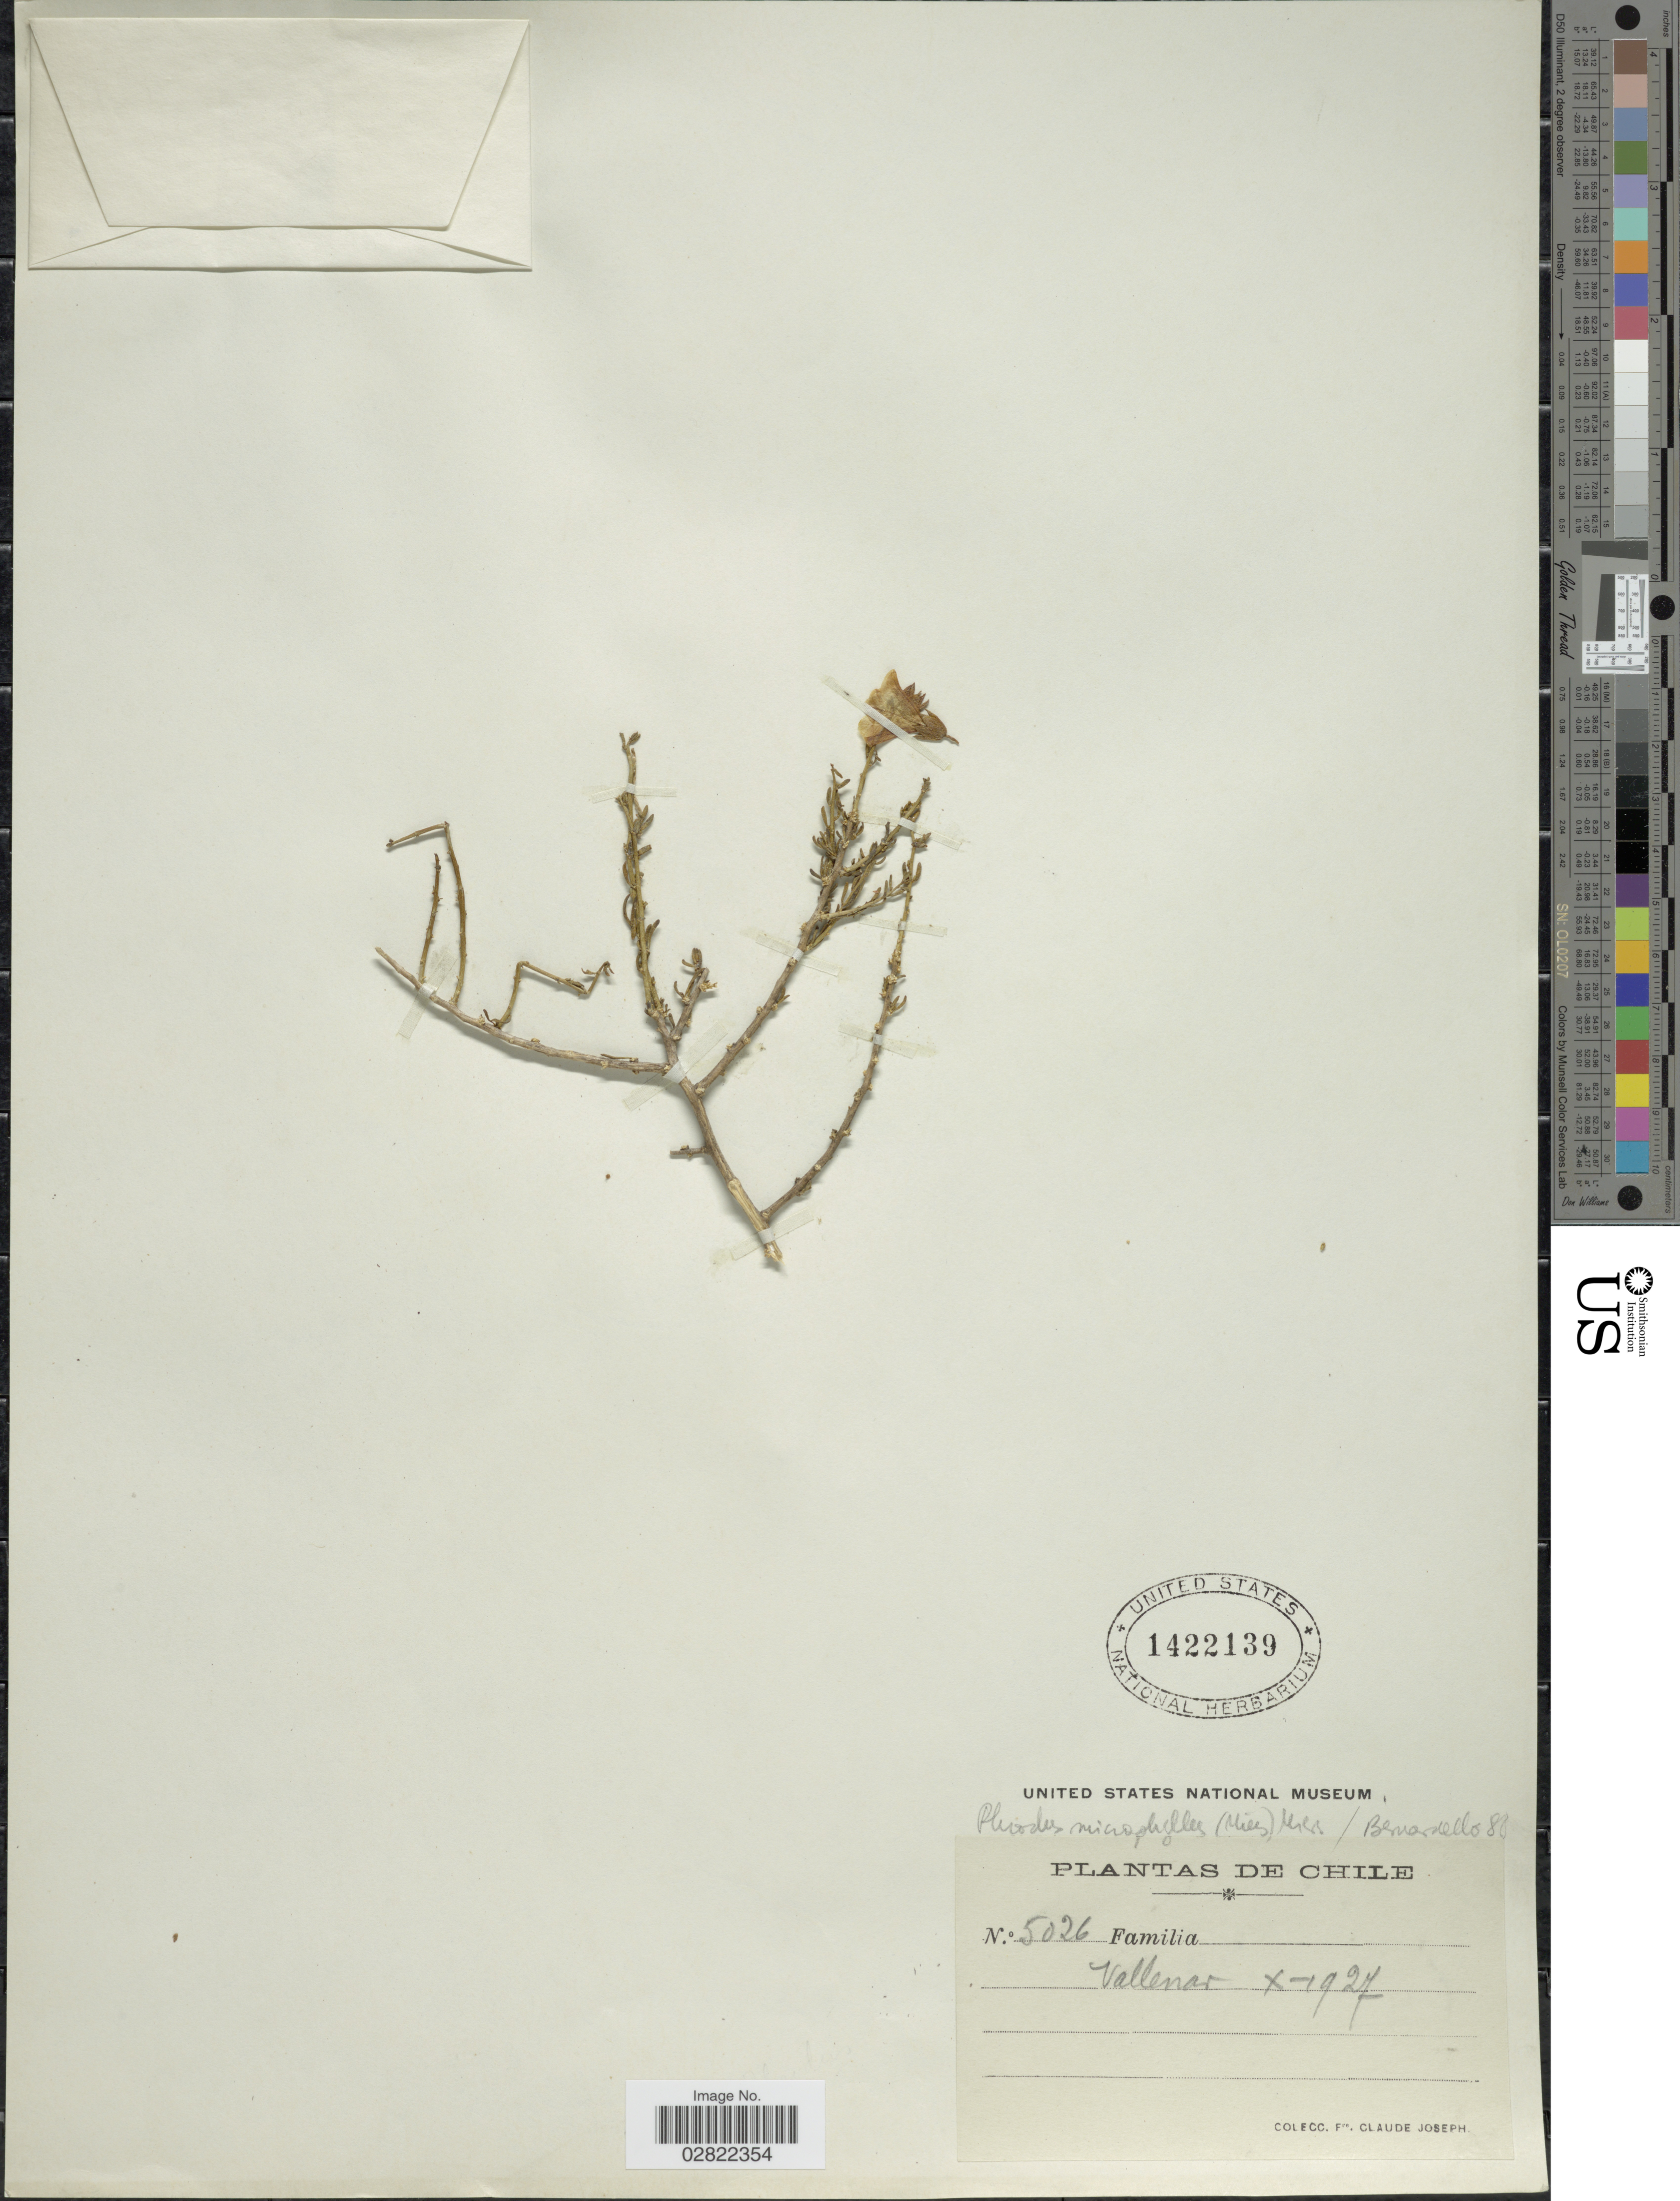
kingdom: Plantae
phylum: Tracheophyta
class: Magnoliopsida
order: Solanales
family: Solanaceae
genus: Phrodus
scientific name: Phrodus microphyllus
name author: (Miers) Miers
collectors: Bro. Claude-Joseph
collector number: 5026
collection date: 1927-10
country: Chile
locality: Vallenar.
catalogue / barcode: US 1422139